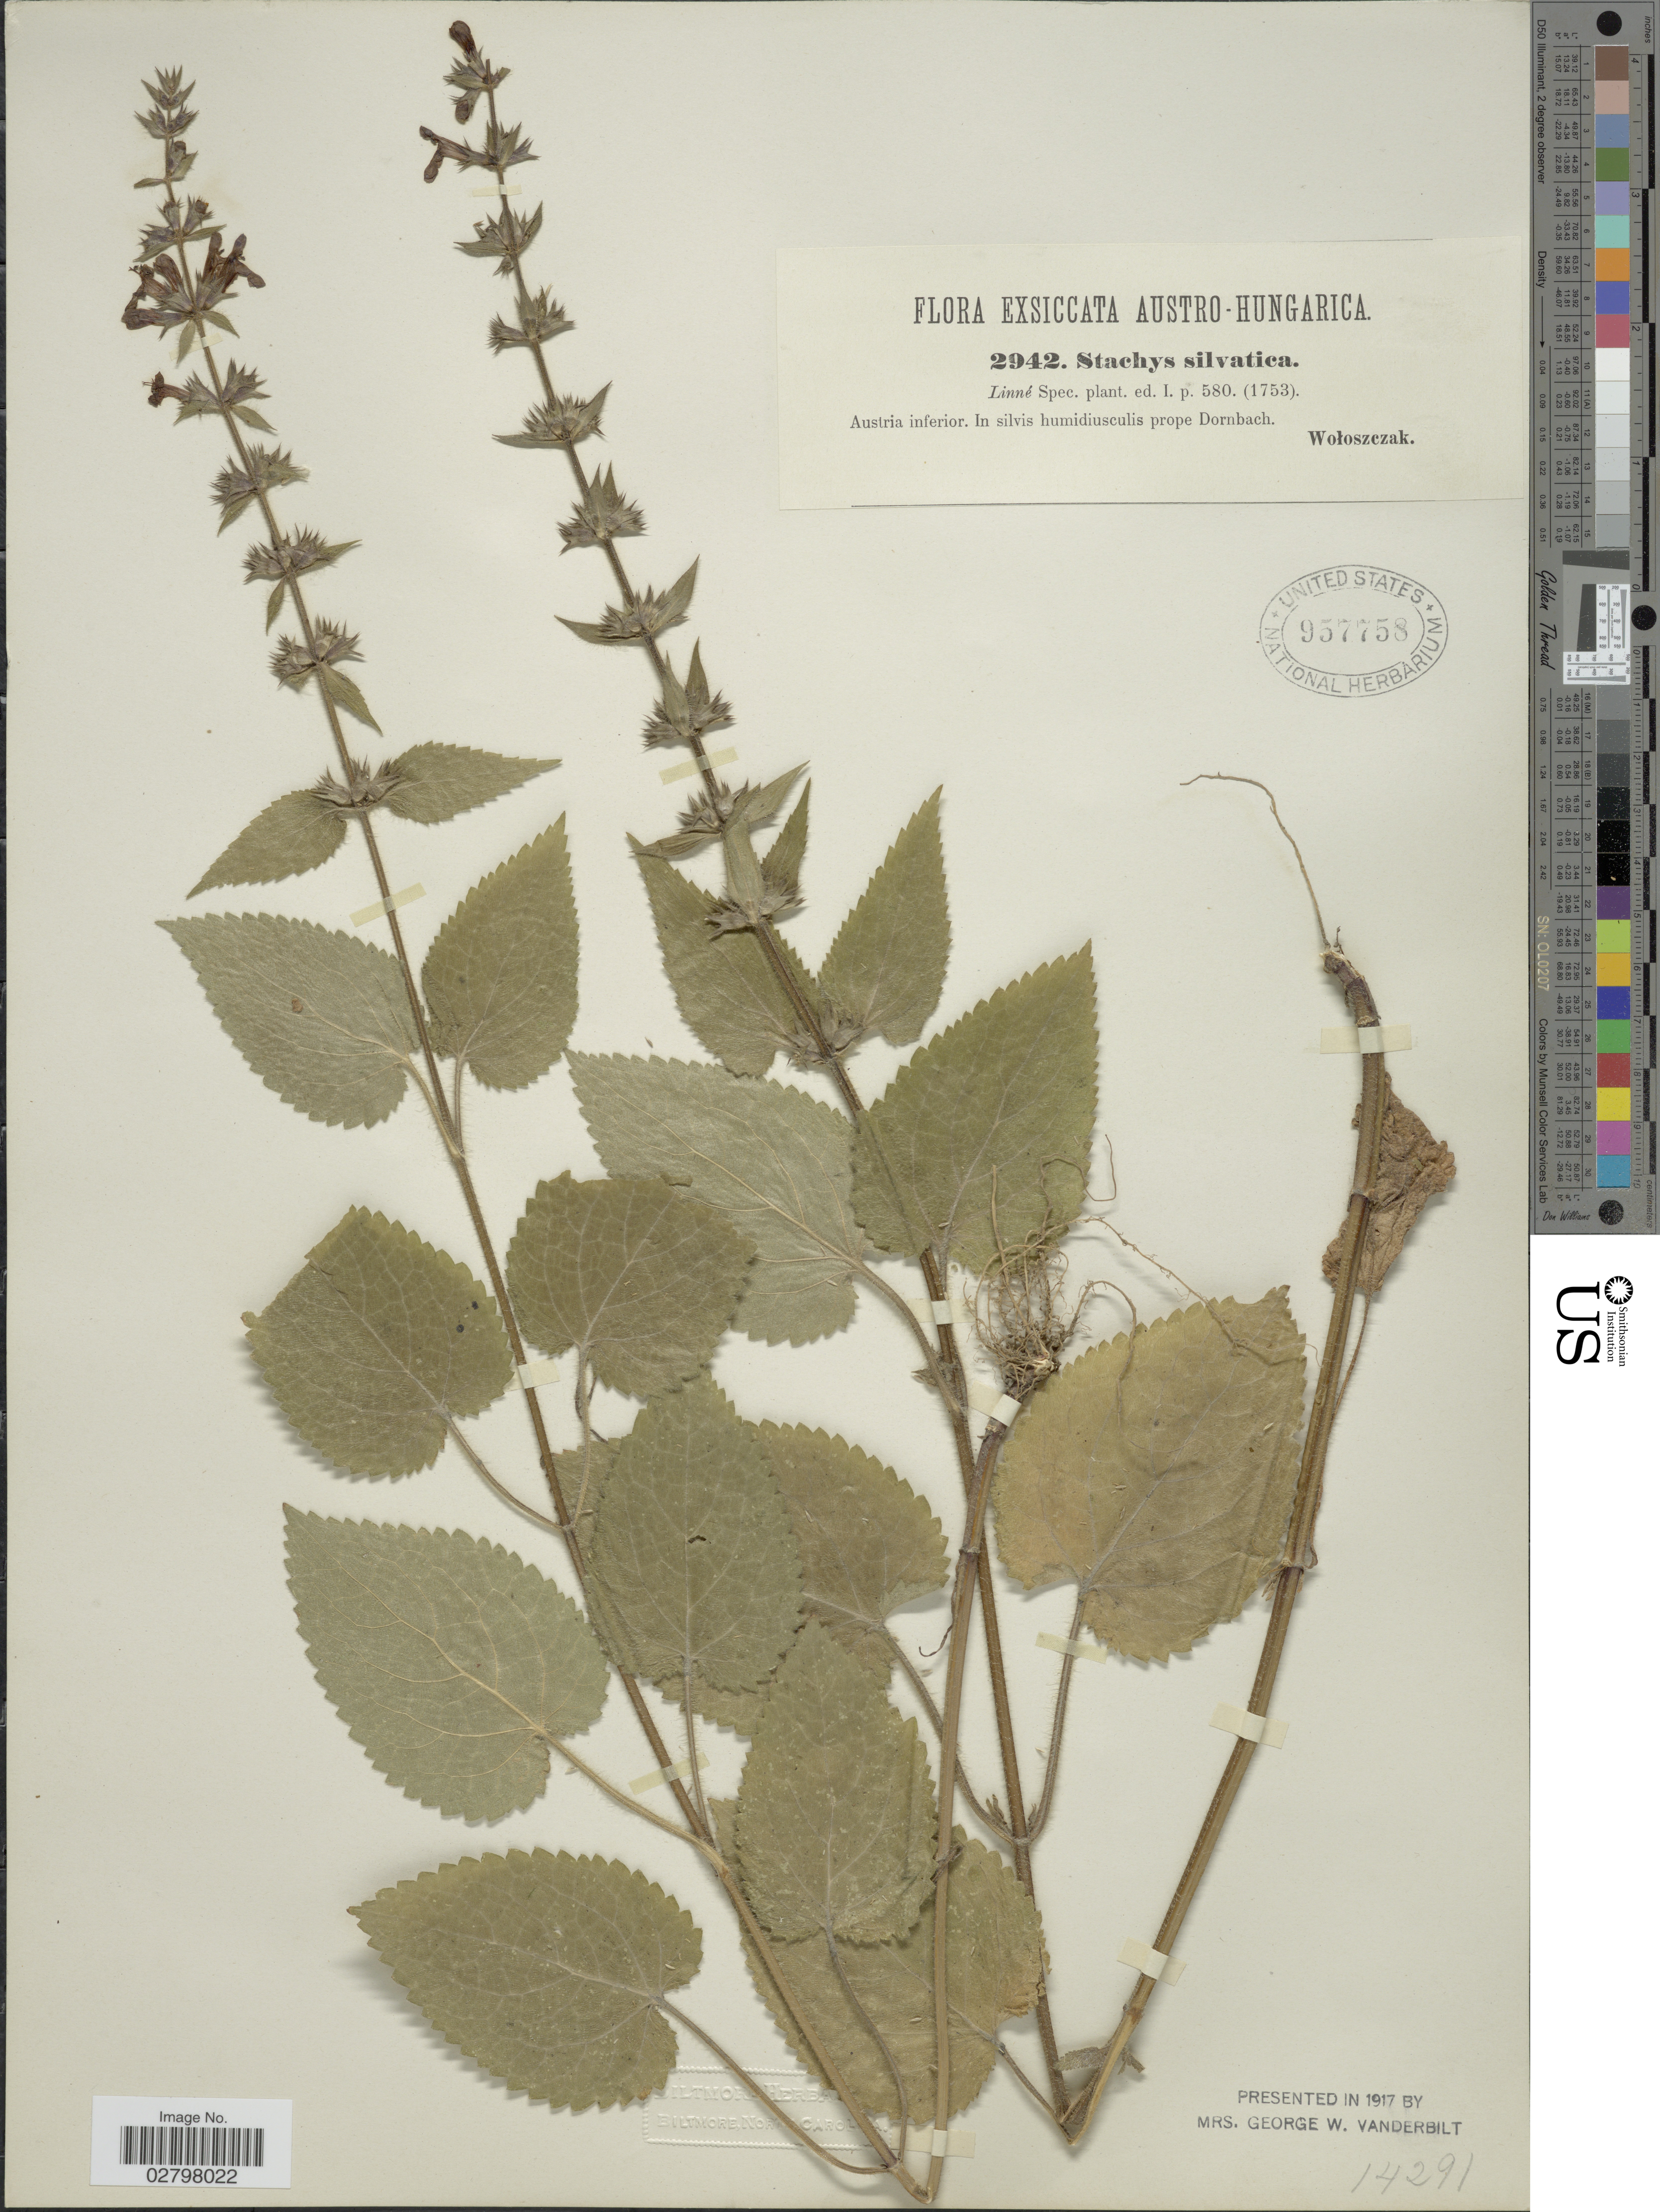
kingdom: Plantae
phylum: Tracheophyta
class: Magnoliopsida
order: Lamiales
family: Lamiaceae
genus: Stachys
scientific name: Stachys sylvatica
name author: L.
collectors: E. Woloszczak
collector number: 2942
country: Austria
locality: Austria inferior. In silvis humidiusculis prope Dornbach.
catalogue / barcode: US 957758